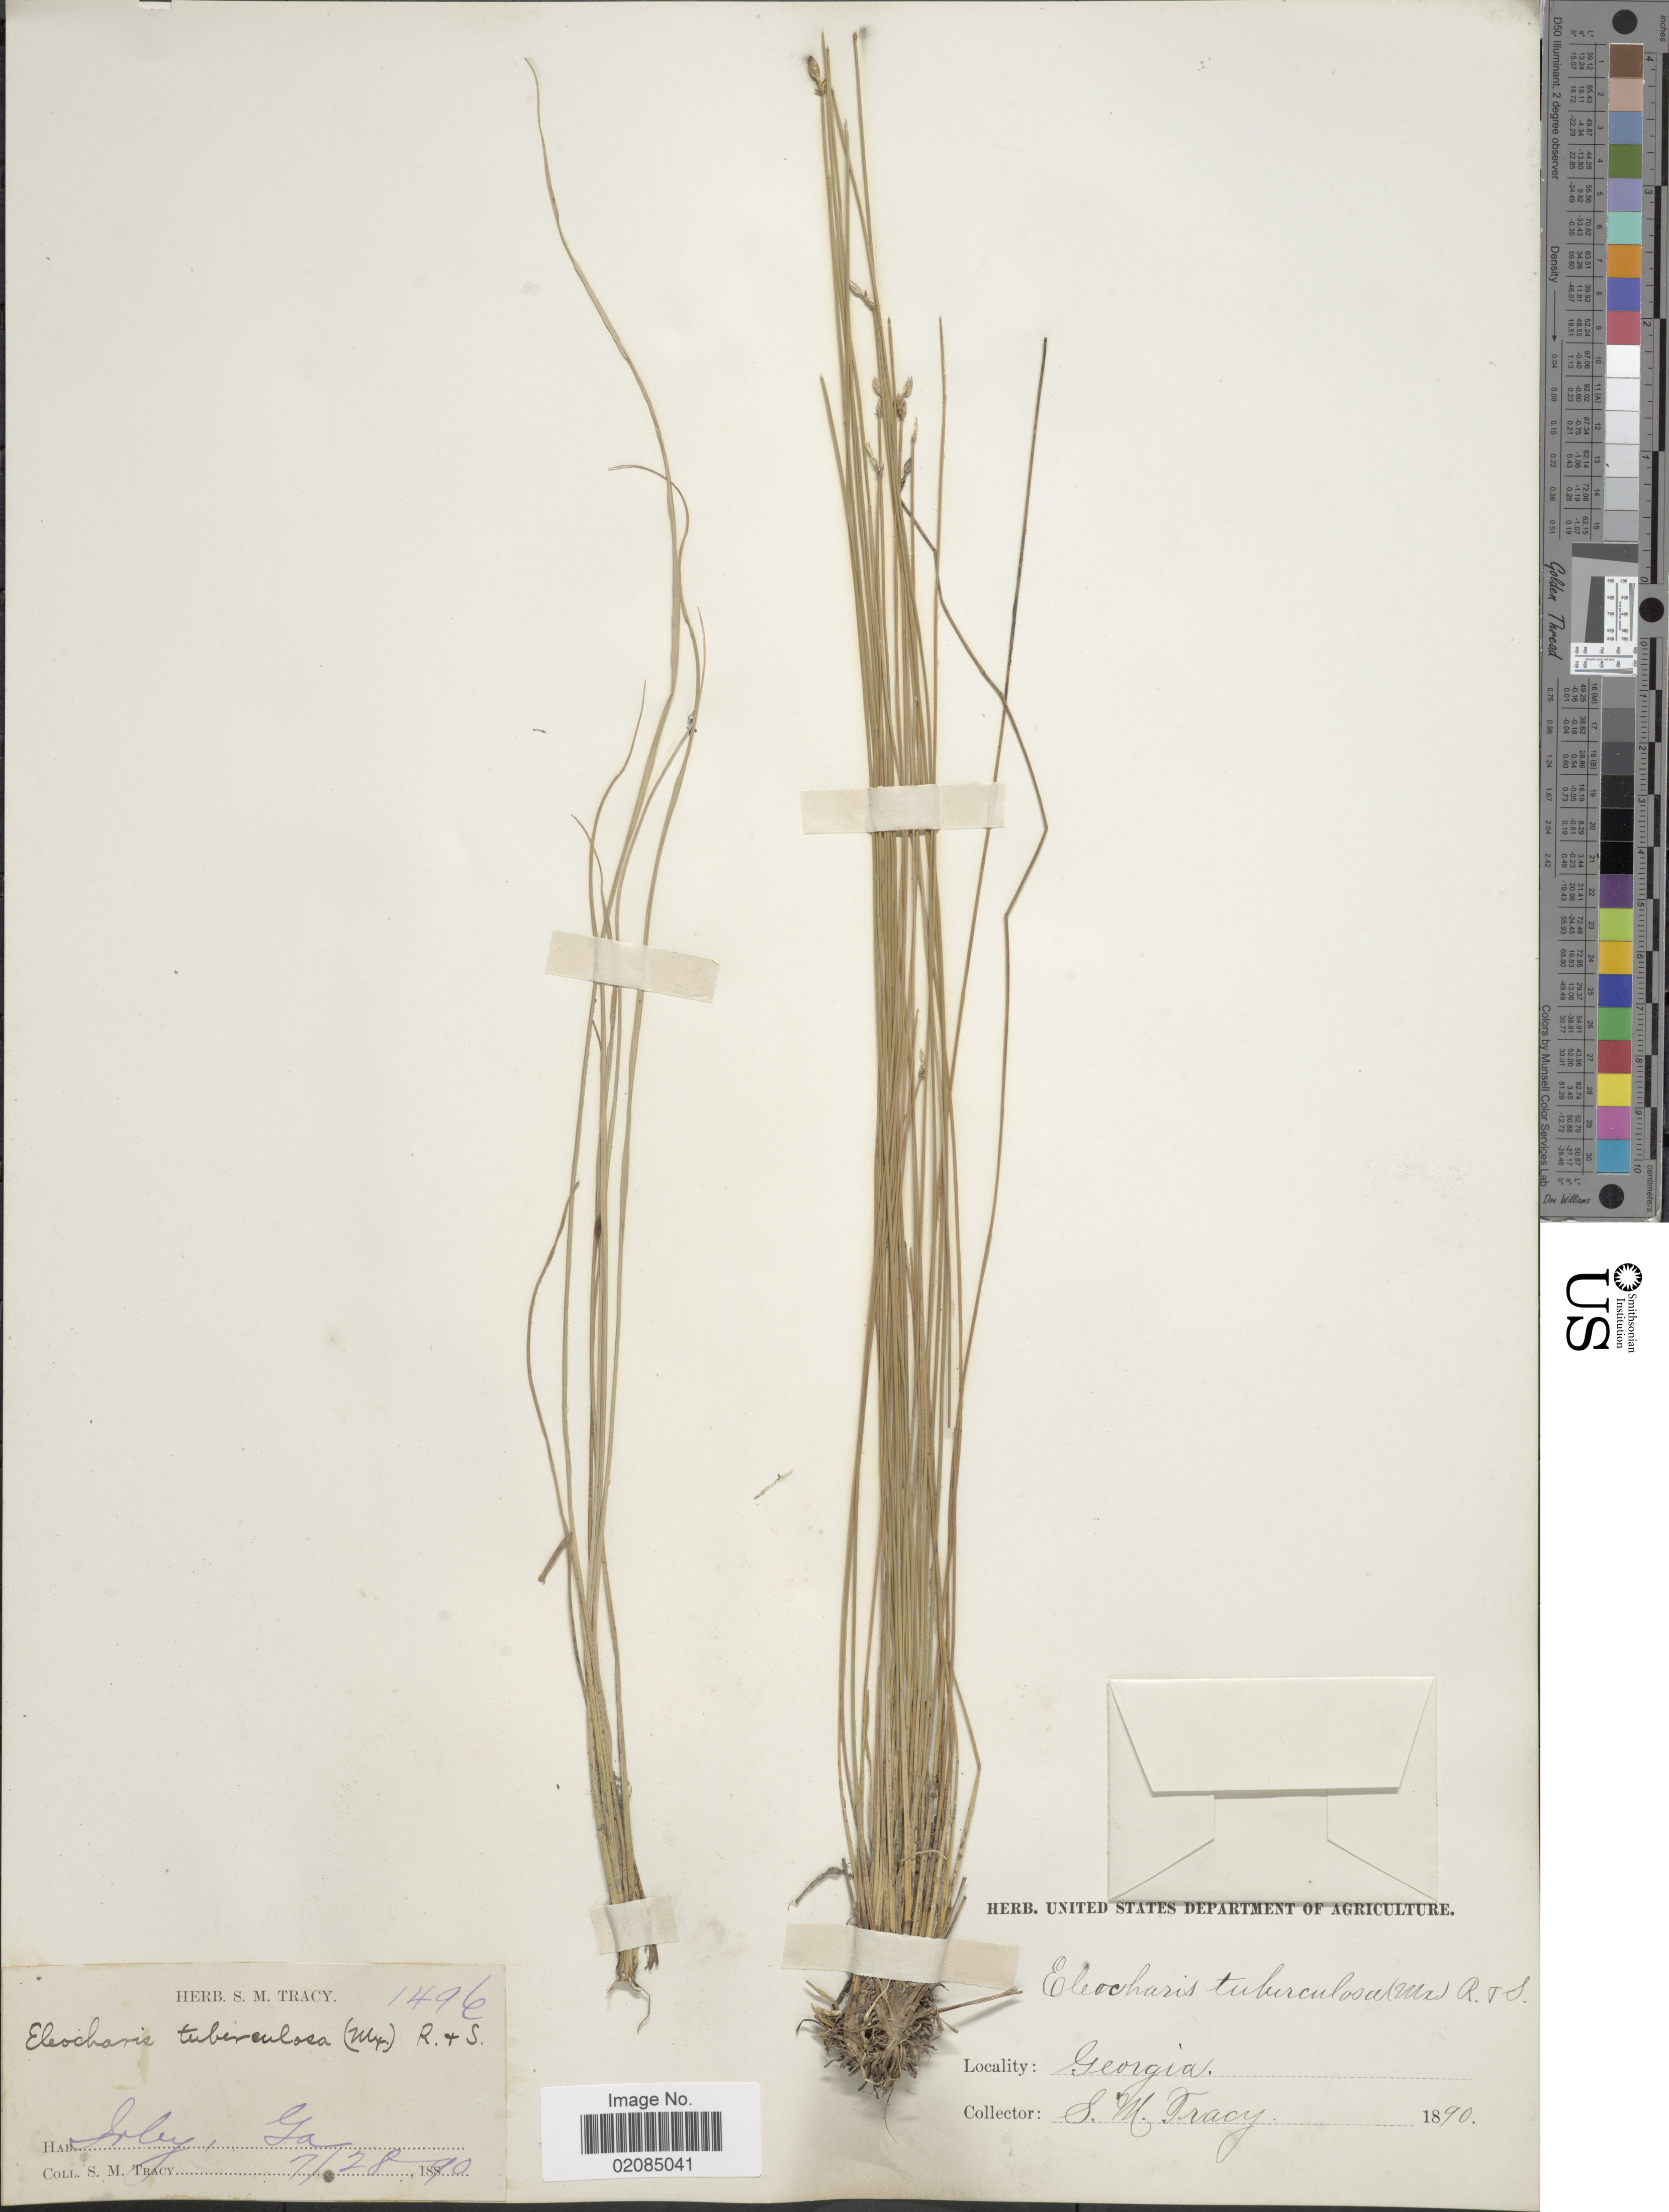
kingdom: Plantae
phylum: Tracheophyta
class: Liliopsida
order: Poales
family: Cyperaceae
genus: Eleocharis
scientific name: Eleocharis tuberculosa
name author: (Michx.) Roem. & Schult.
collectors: S. M. Tracy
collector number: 1496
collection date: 1890-07-28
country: United States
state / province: Georgia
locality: Irby